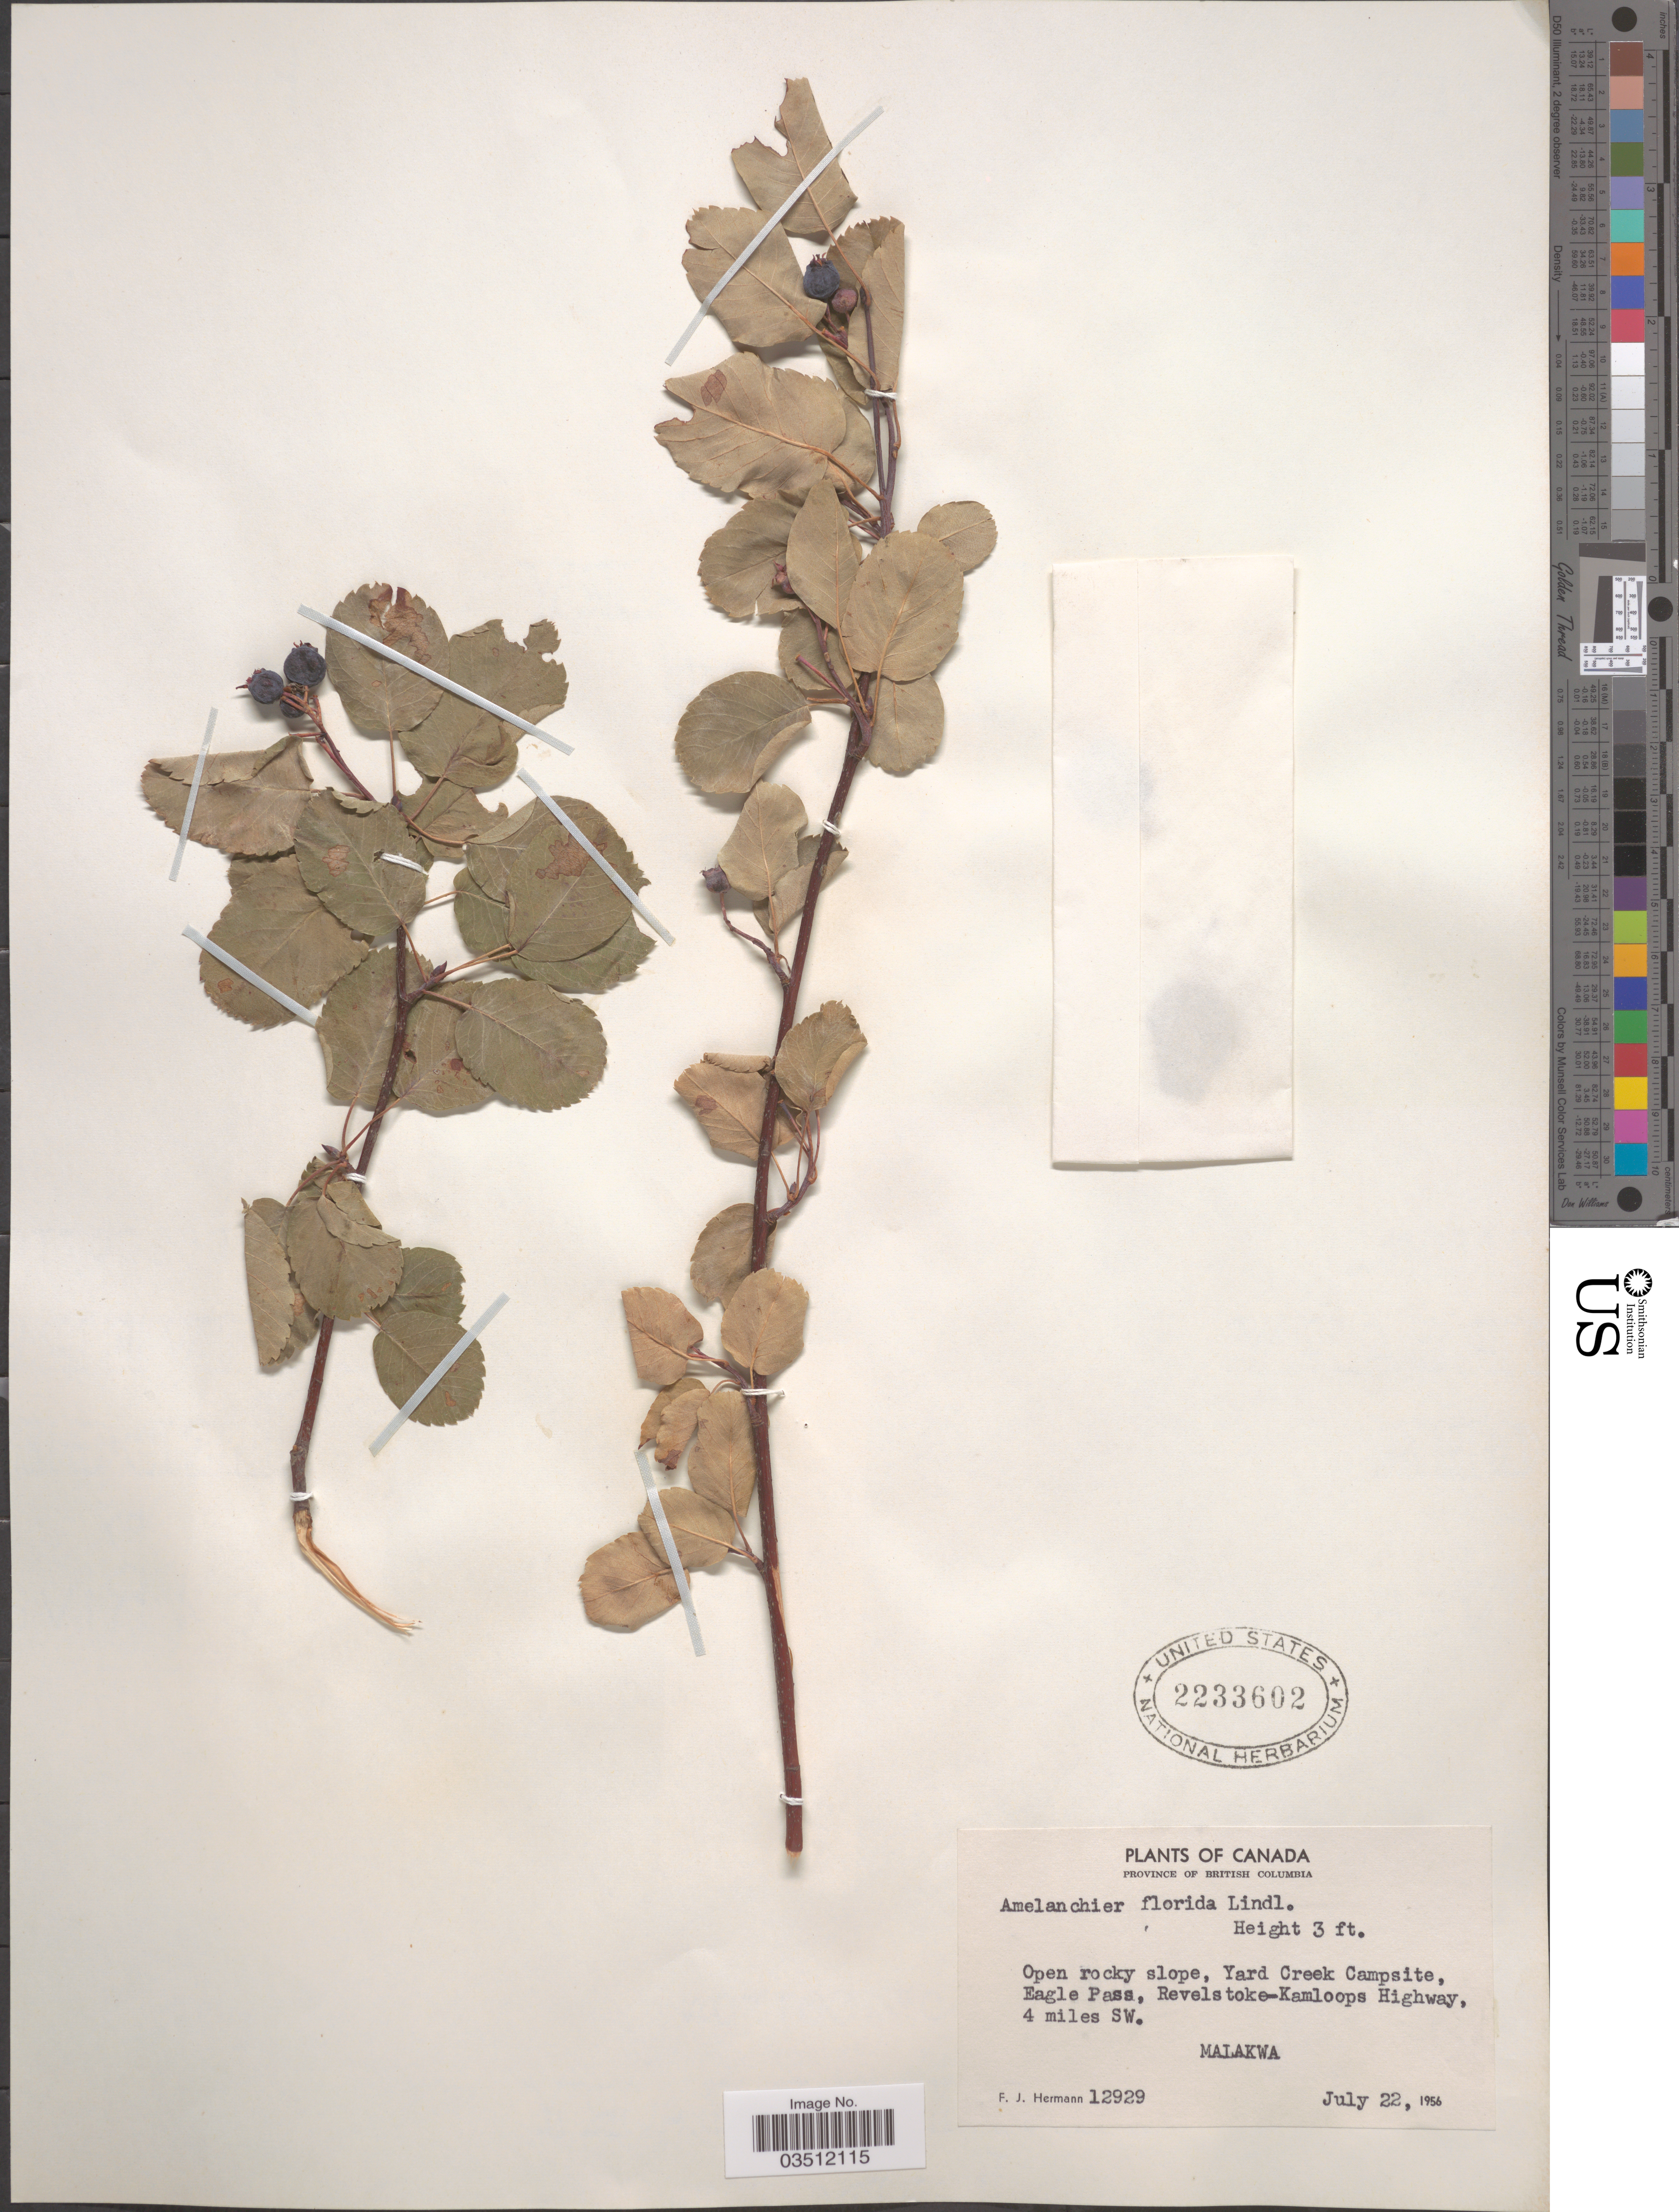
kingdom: Plantae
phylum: Tracheophyta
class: Magnoliopsida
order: Rosales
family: Rosaceae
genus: Amelanchier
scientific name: Amelanchier florida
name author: Lindl.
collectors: F. J. Hermann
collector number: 12929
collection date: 1956-07-22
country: Canada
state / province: British Columbia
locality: Open rocky slope, Yard Creek Campsite, Eagle Pass, Revelstoke-Kamloops Highway, 4 miles SW. Malakwa.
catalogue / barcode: US 2233602